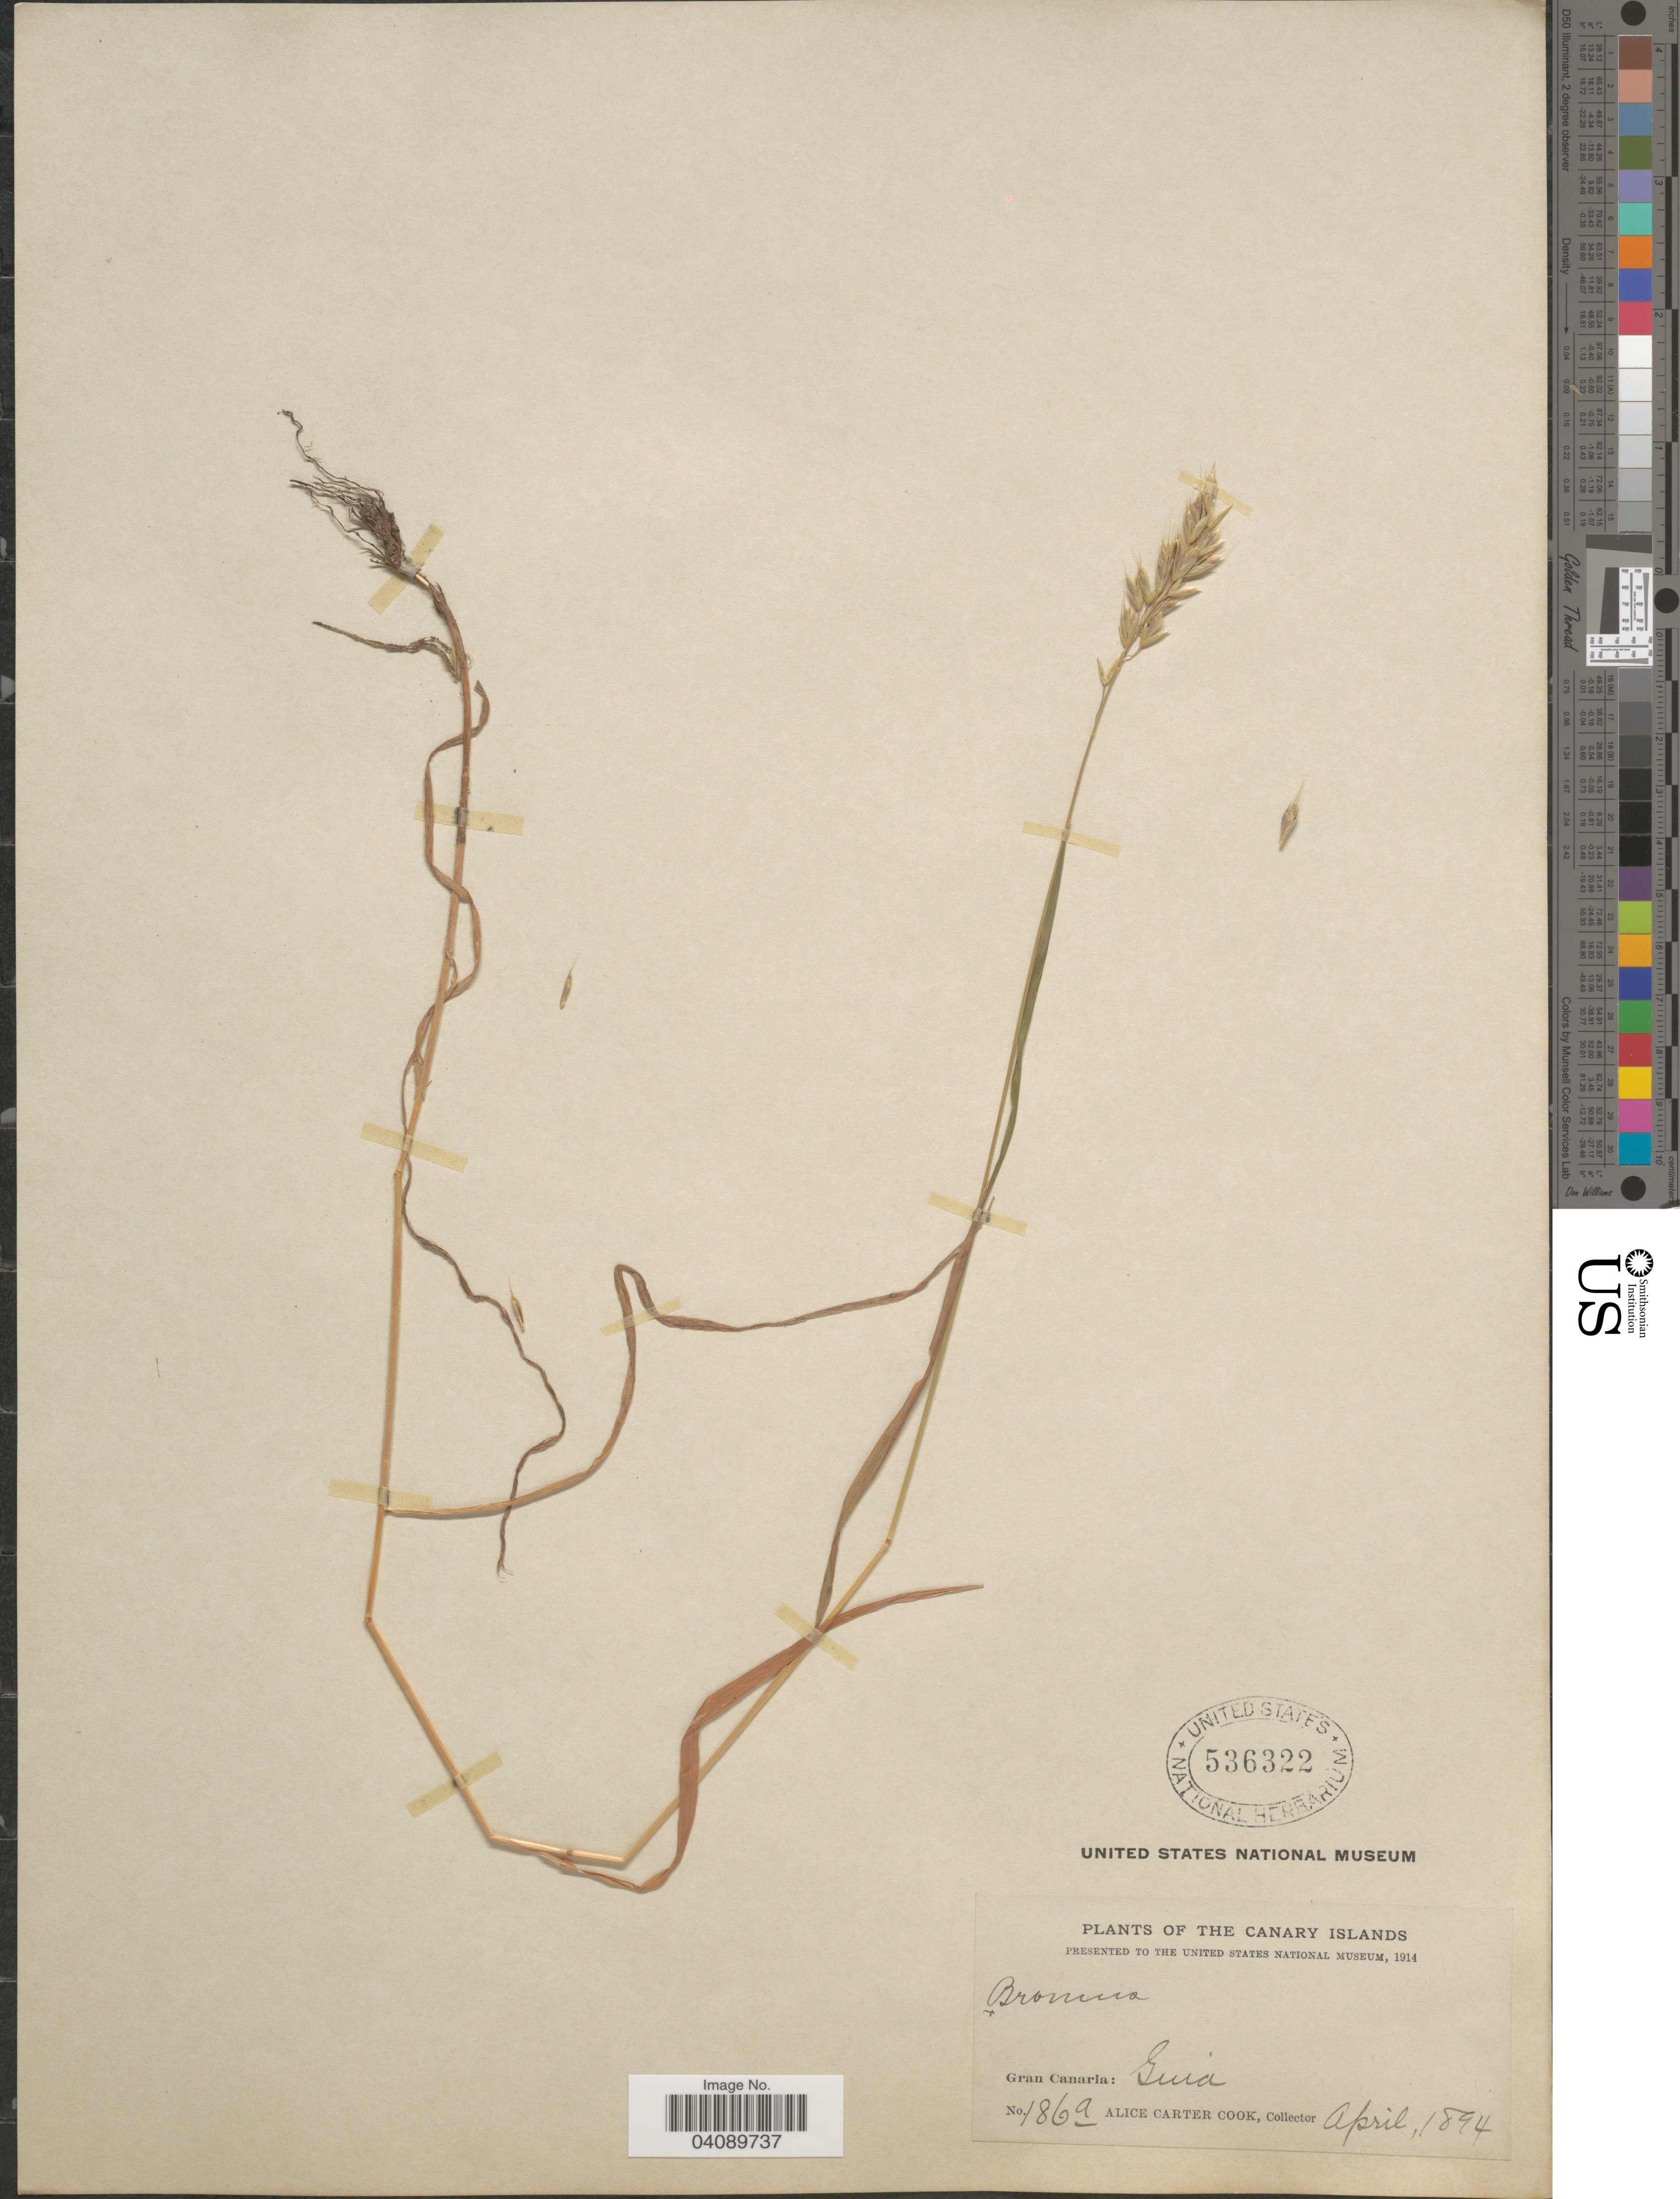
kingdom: Plantae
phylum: Tracheophyta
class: Liliopsida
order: Poales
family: Poaceae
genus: Bromus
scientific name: Bromus sp.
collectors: Alice C. Cook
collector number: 186a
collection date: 1894-04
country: Spain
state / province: Canarias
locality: Canary Islands. Gran Canaria: Guia.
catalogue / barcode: US 536322